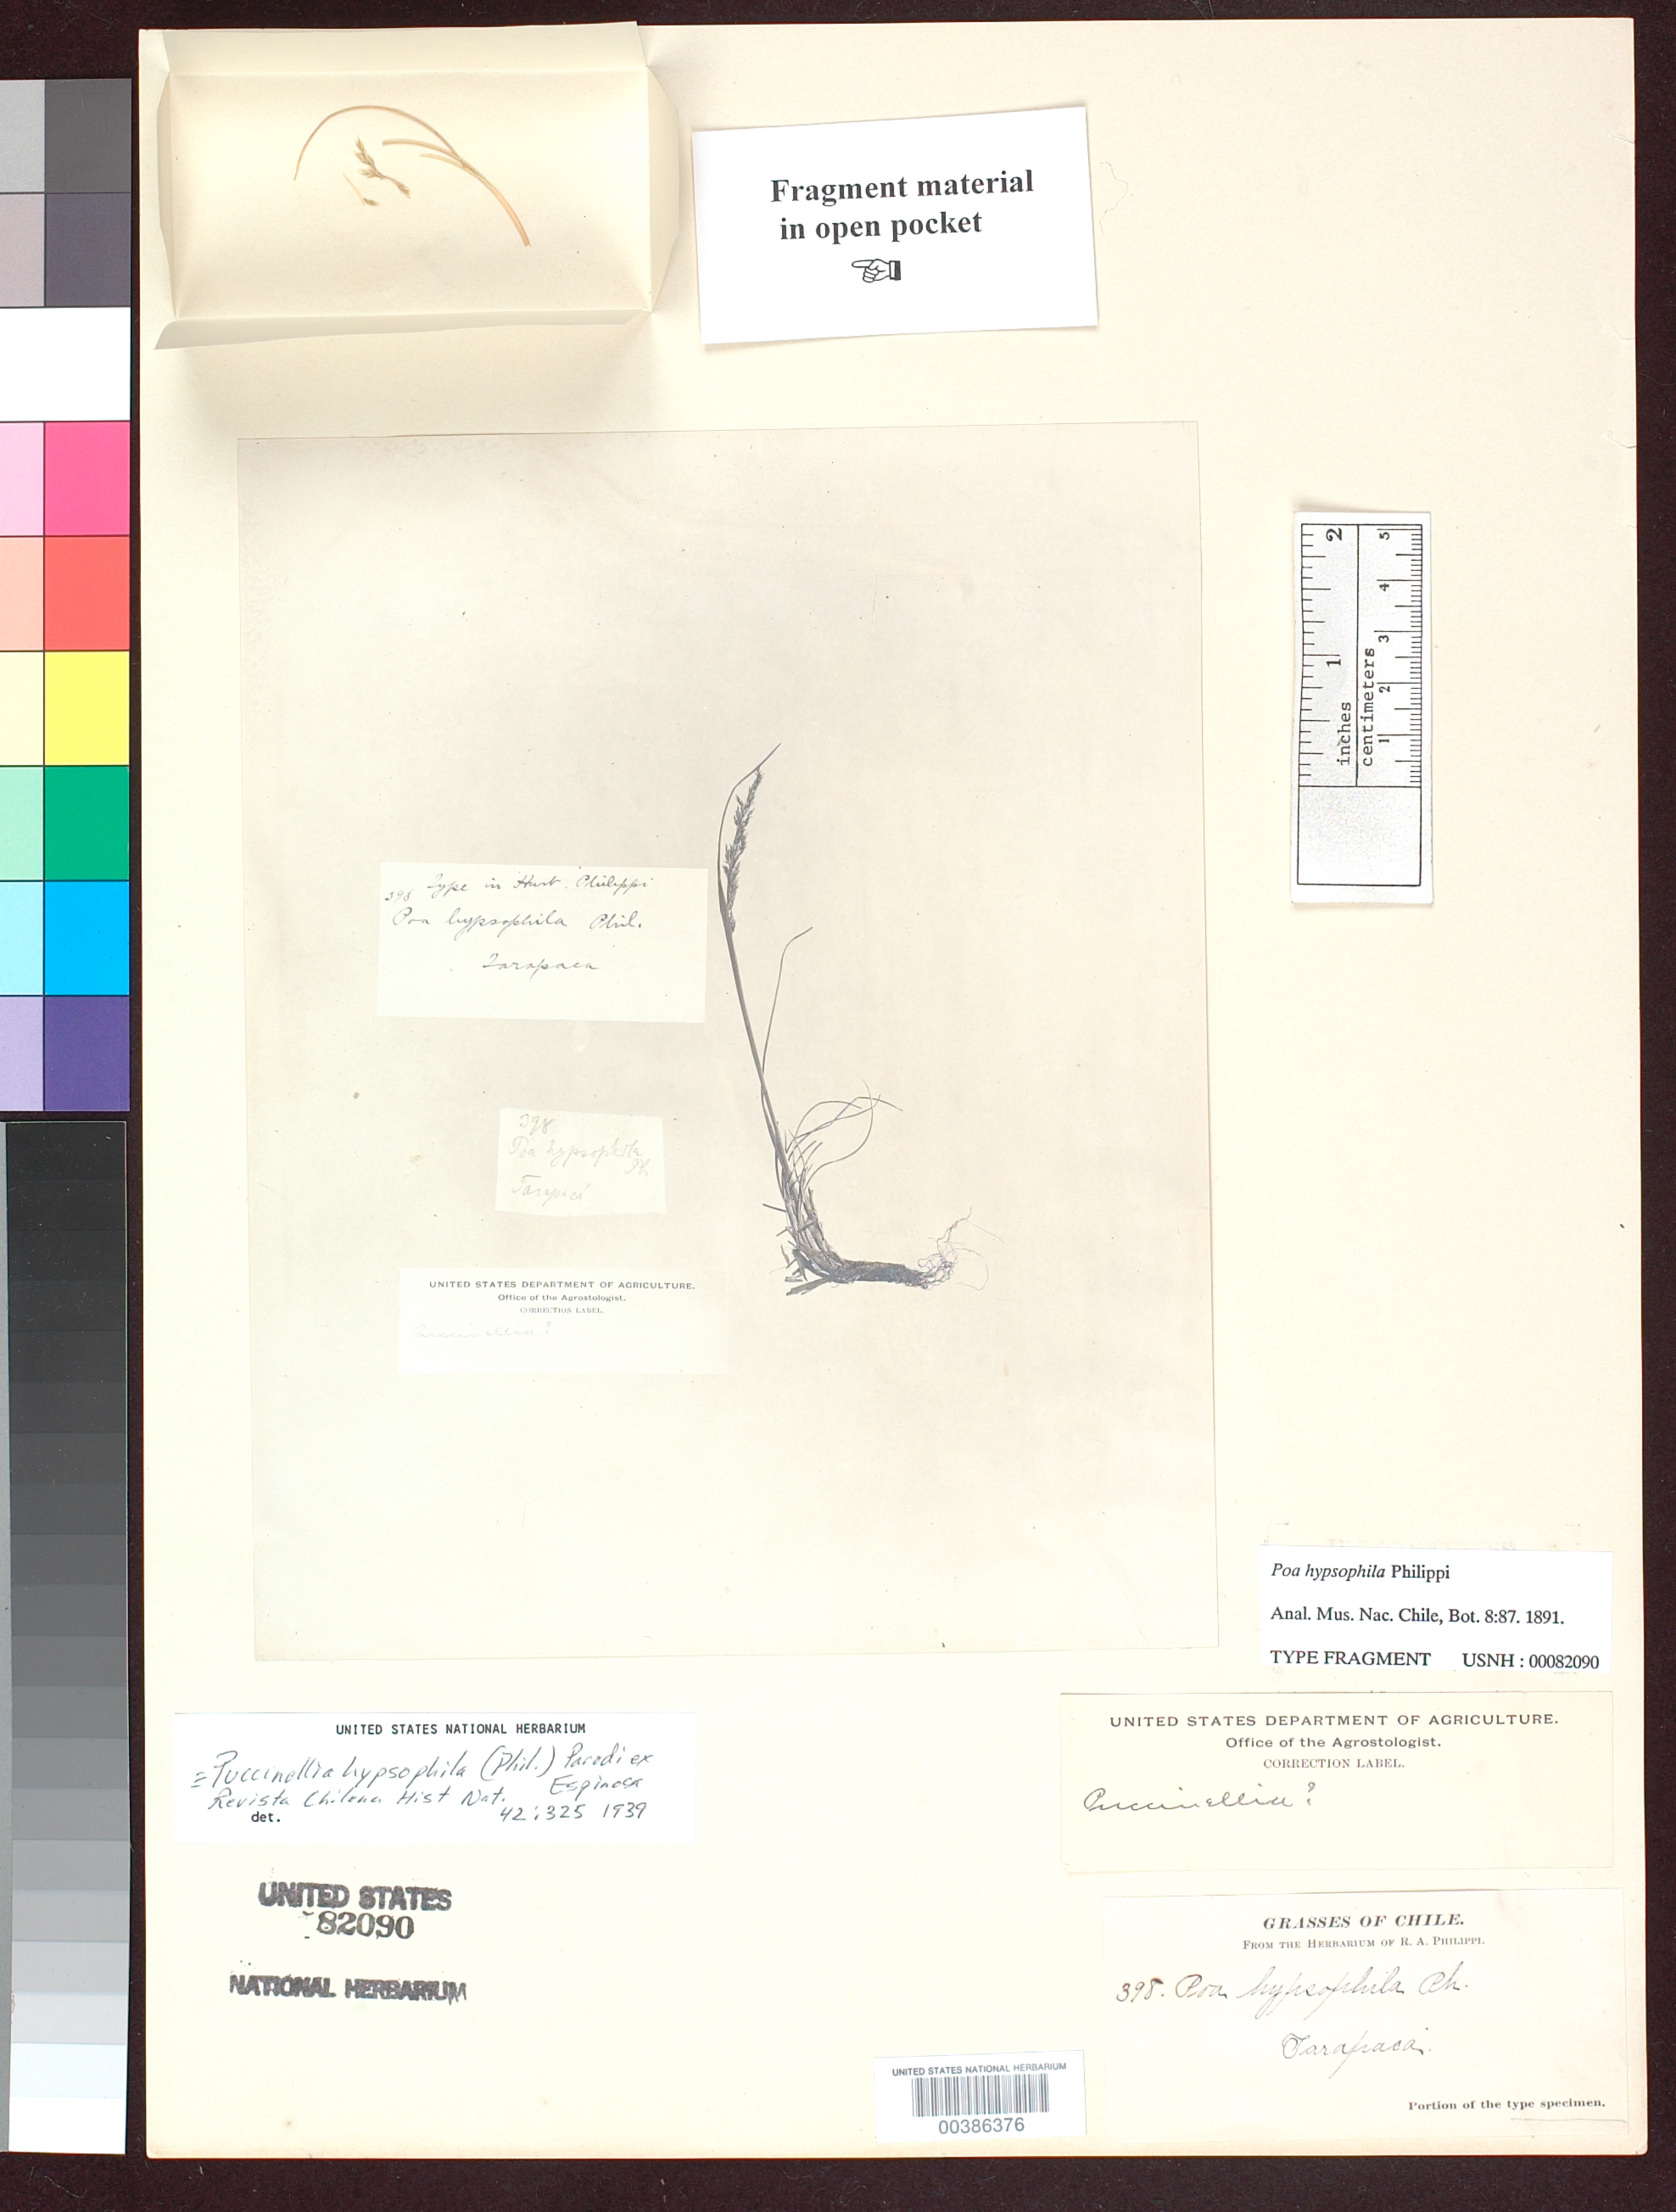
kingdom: Plantae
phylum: Tracheophyta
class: Liliopsida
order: Poales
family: Poaceae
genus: Poa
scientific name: Poa hypsophila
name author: Phil.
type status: Type Fragment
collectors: R. A. Philippi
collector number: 398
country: Chile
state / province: Tarapacá (I)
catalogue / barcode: US 82090